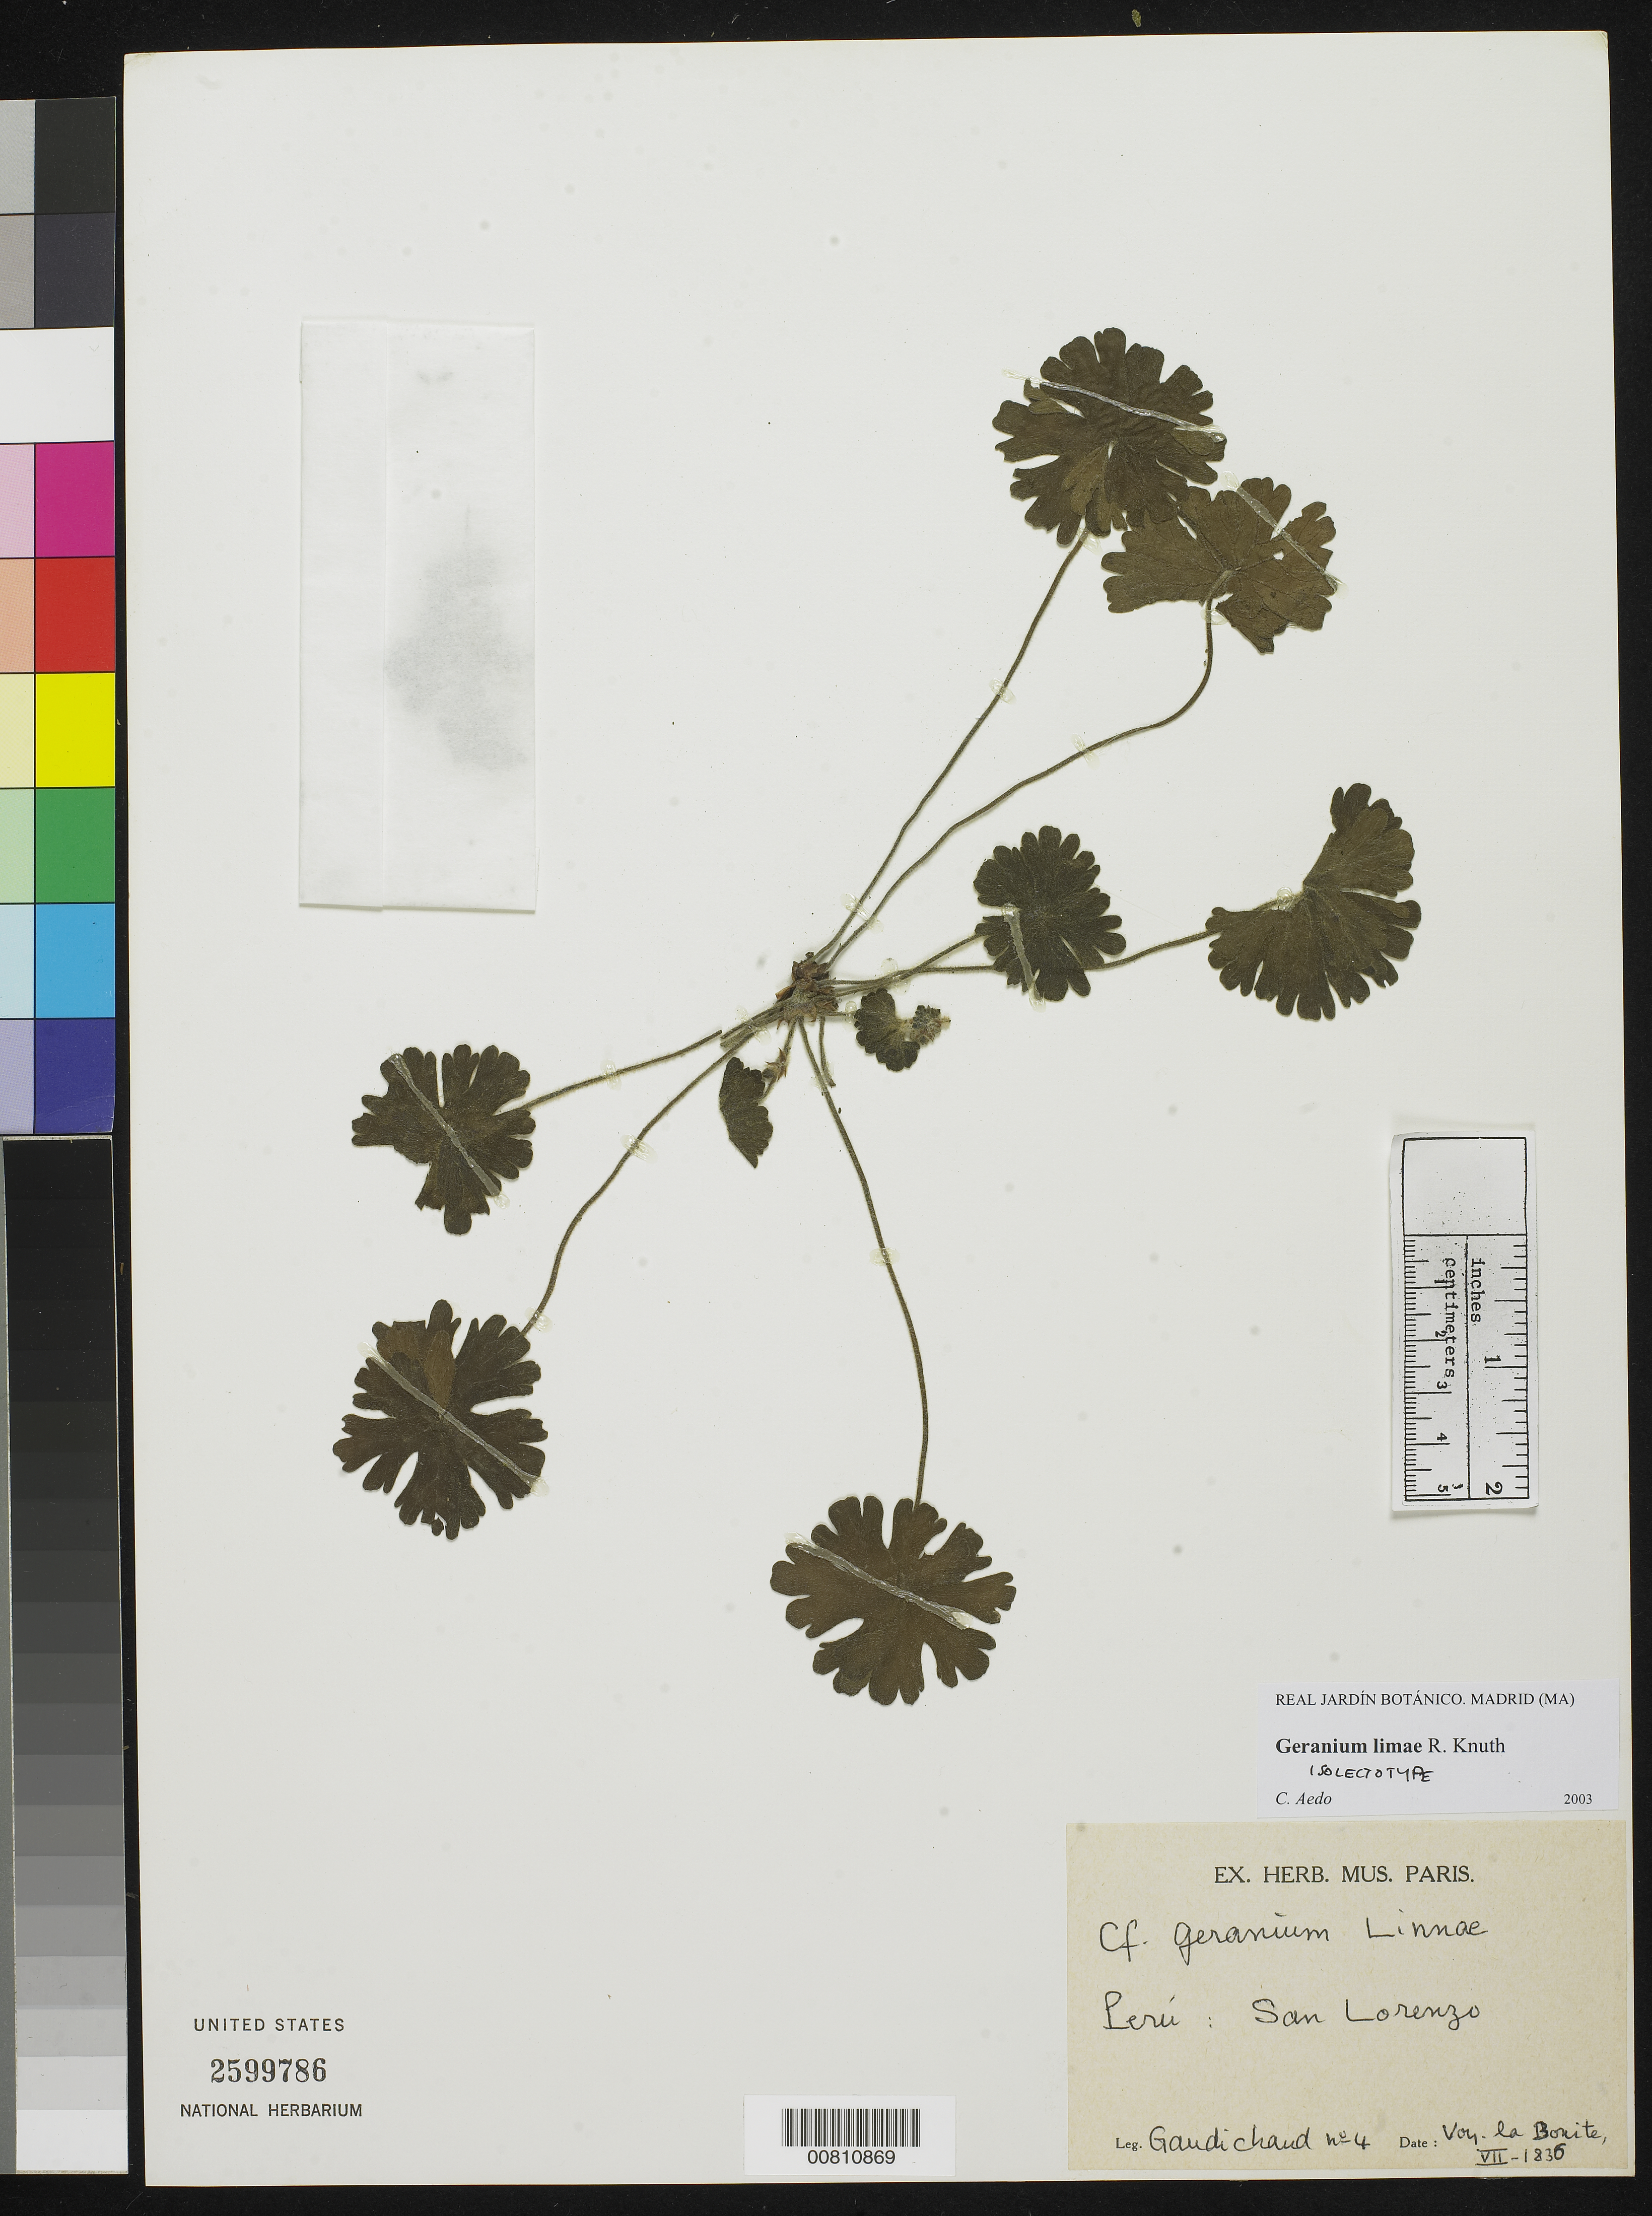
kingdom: Plantae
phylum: Tracheophyta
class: Magnoliopsida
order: Geraniales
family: Geraniaceae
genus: Geranium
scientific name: Geranium limae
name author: R. Knuth in Engl.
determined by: Aedo, C.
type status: Isolectotype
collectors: C. Gaudichaud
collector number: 4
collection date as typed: Jul 1836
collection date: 1836-07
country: Peru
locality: San Lorenzo.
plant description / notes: Annotated as "isolectotype" by Aedo but publication not found, lectotypification apparently ined.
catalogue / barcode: US 2599786